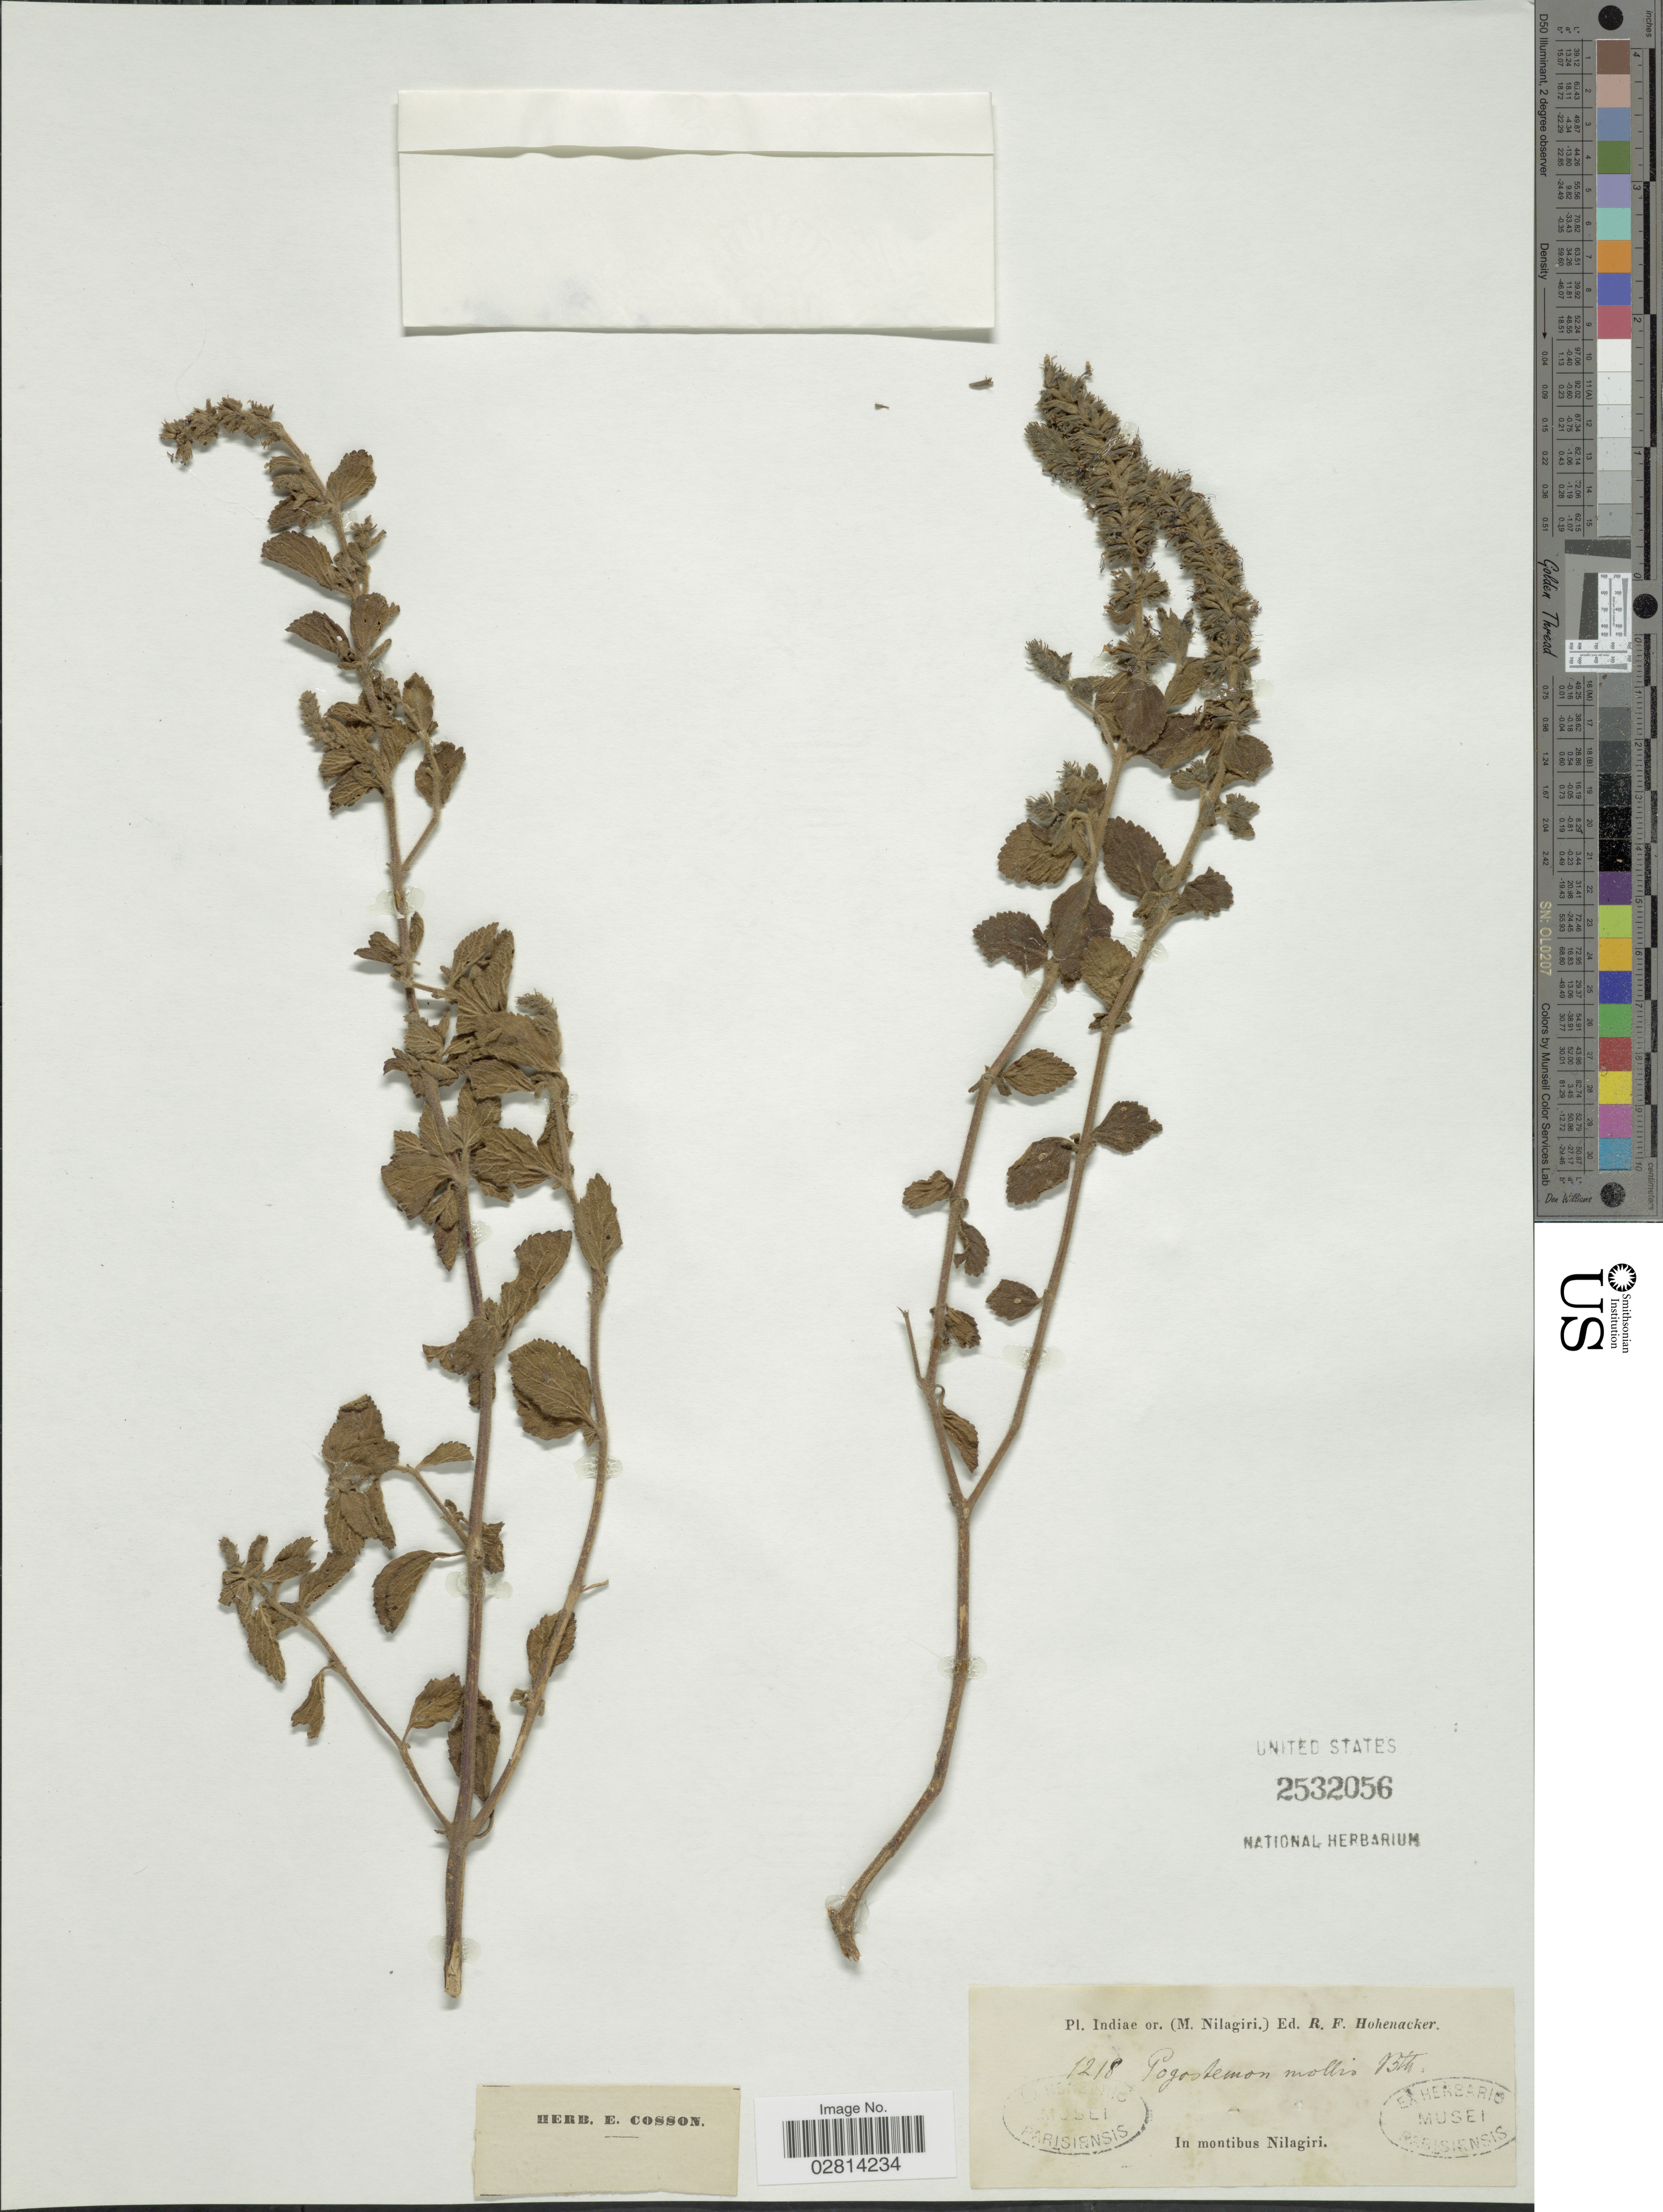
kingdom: Plantae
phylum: Tracheophyta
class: Magnoliopsida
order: Lamiales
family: Lamiaceae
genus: Pogostemon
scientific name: Pogostemon mollis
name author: Benth.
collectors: R. F. Hohenacker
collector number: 1218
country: India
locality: Indiae or. (M. Nilagiri.). In montibus Nilagiri.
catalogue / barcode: US 2532056